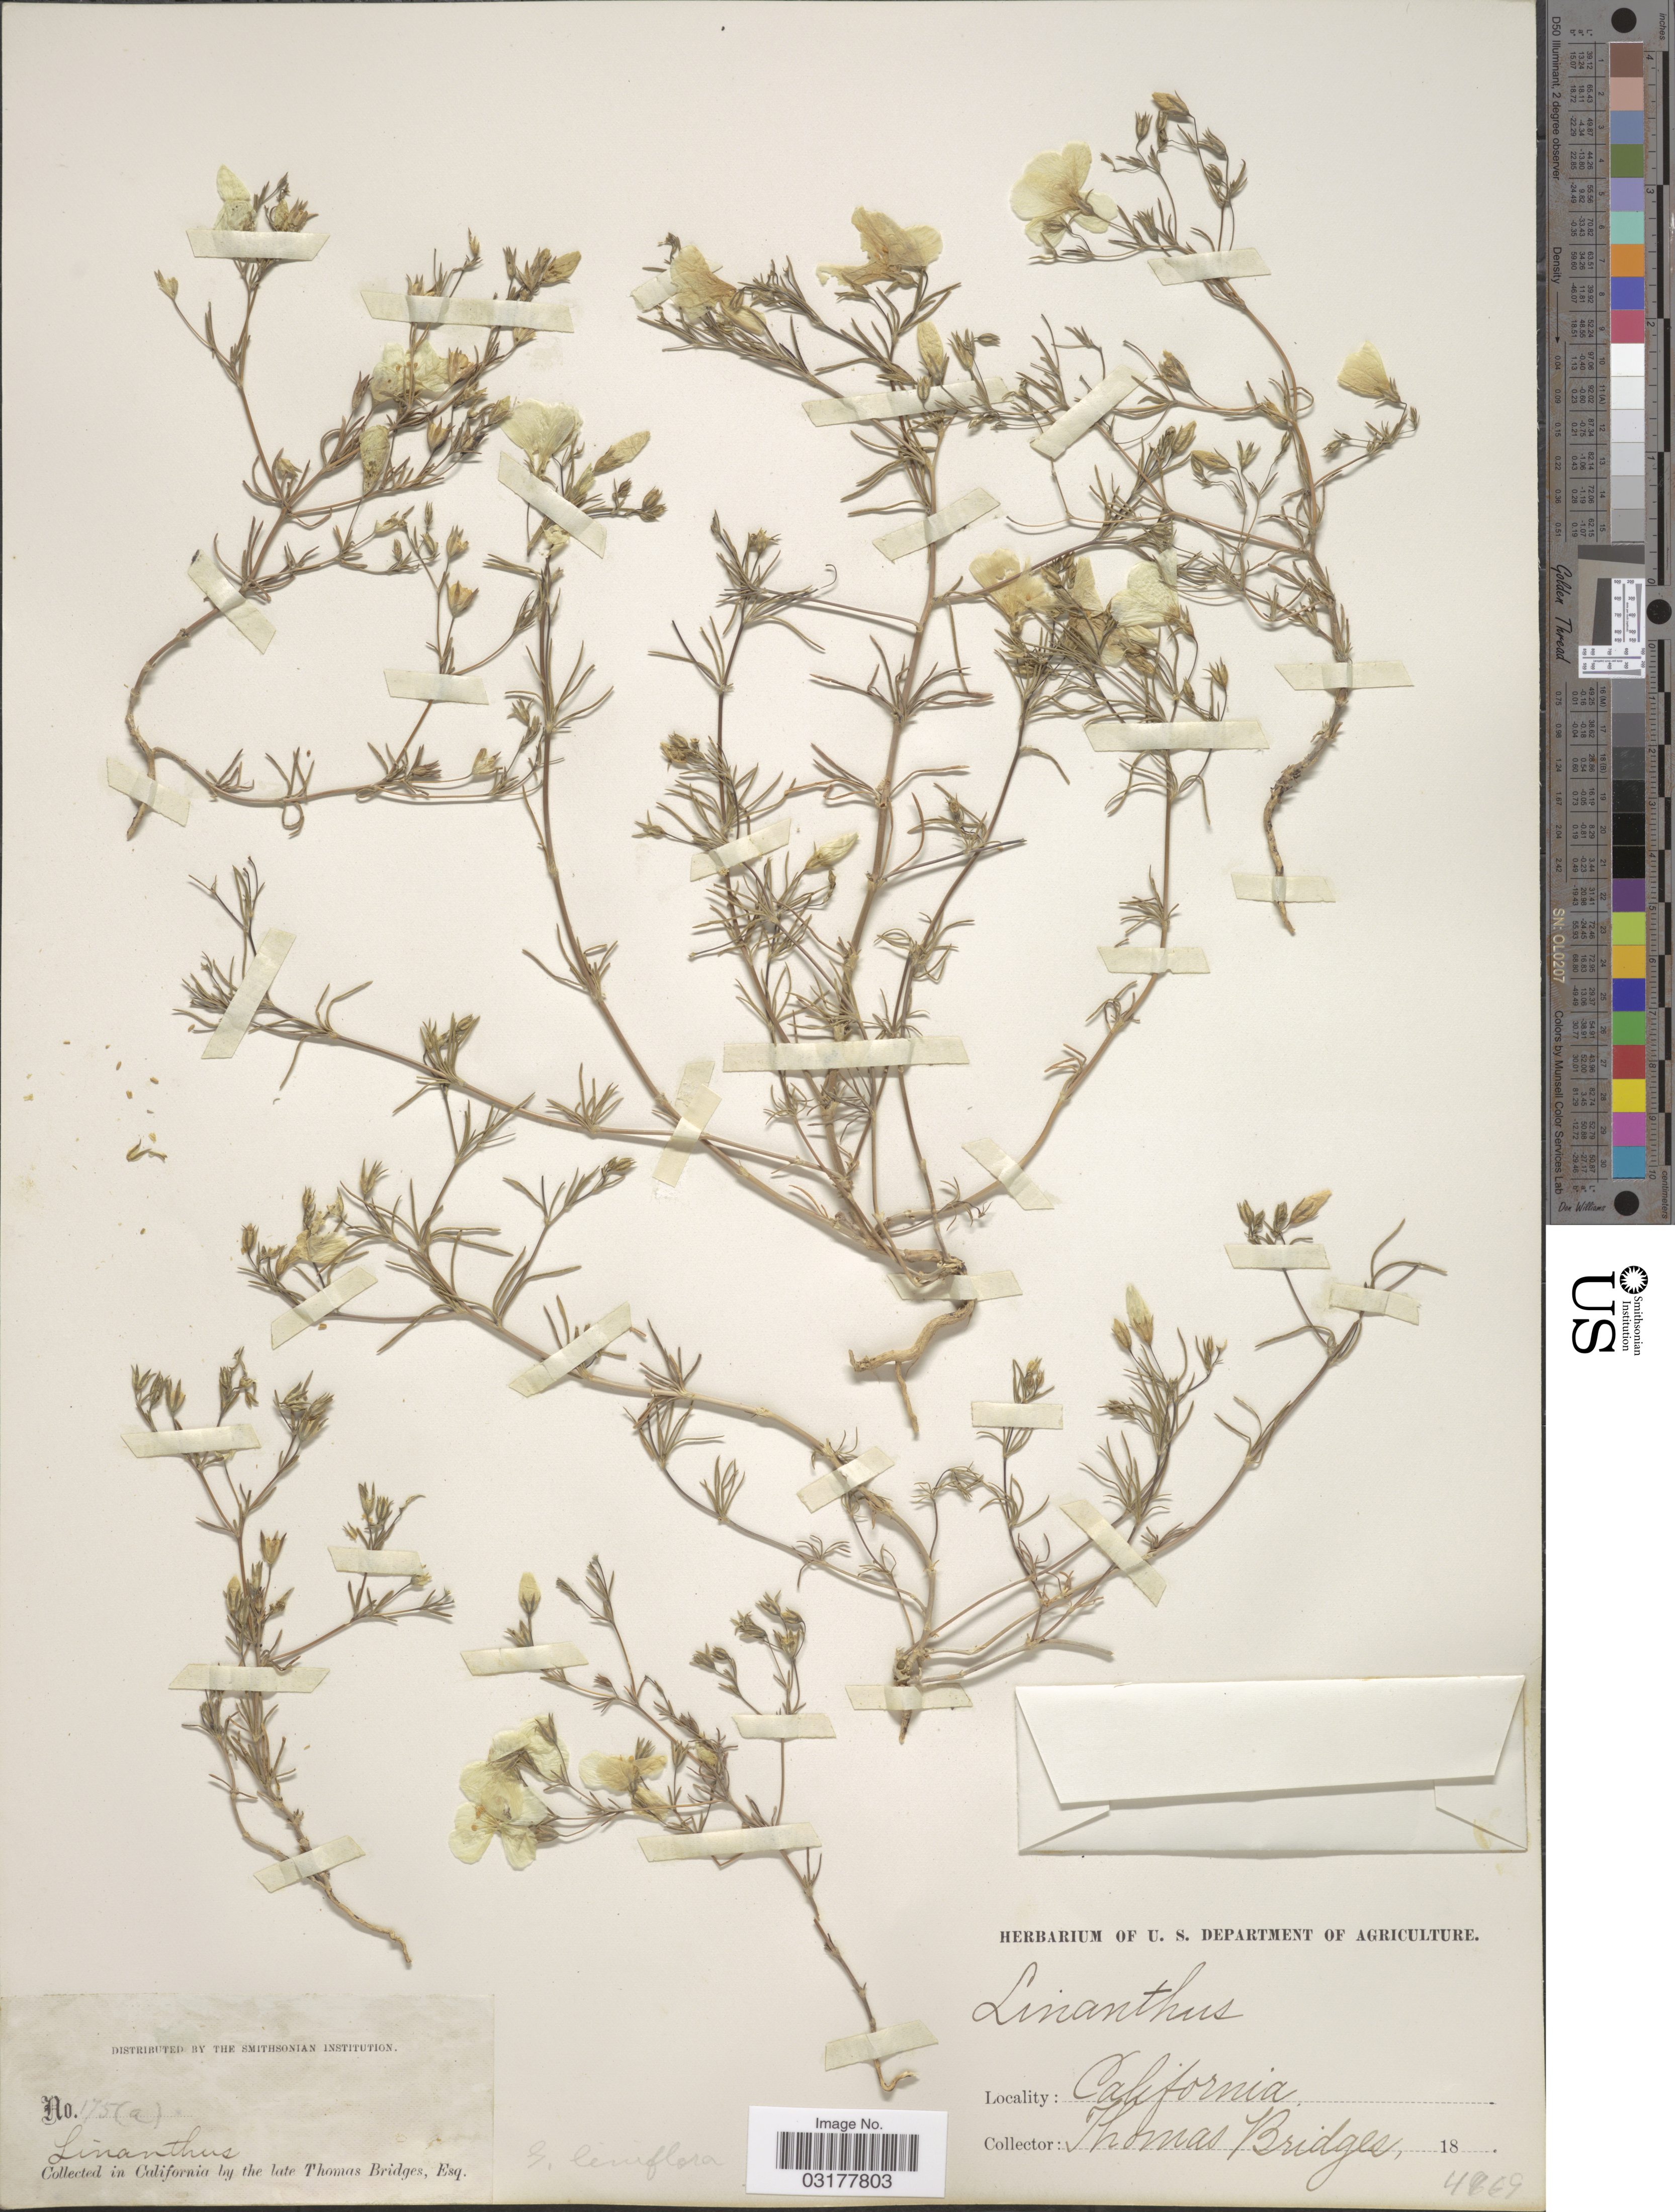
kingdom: Plantae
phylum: Tracheophyta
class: Magnoliopsida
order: Ericales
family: Polemoniaceae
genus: Leptosiphon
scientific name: Leptosiphon liniflorus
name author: (Benth.) J.M. Porter & L.A. Johnson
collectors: T. Bridges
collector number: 175(a)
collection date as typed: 18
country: United States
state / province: California